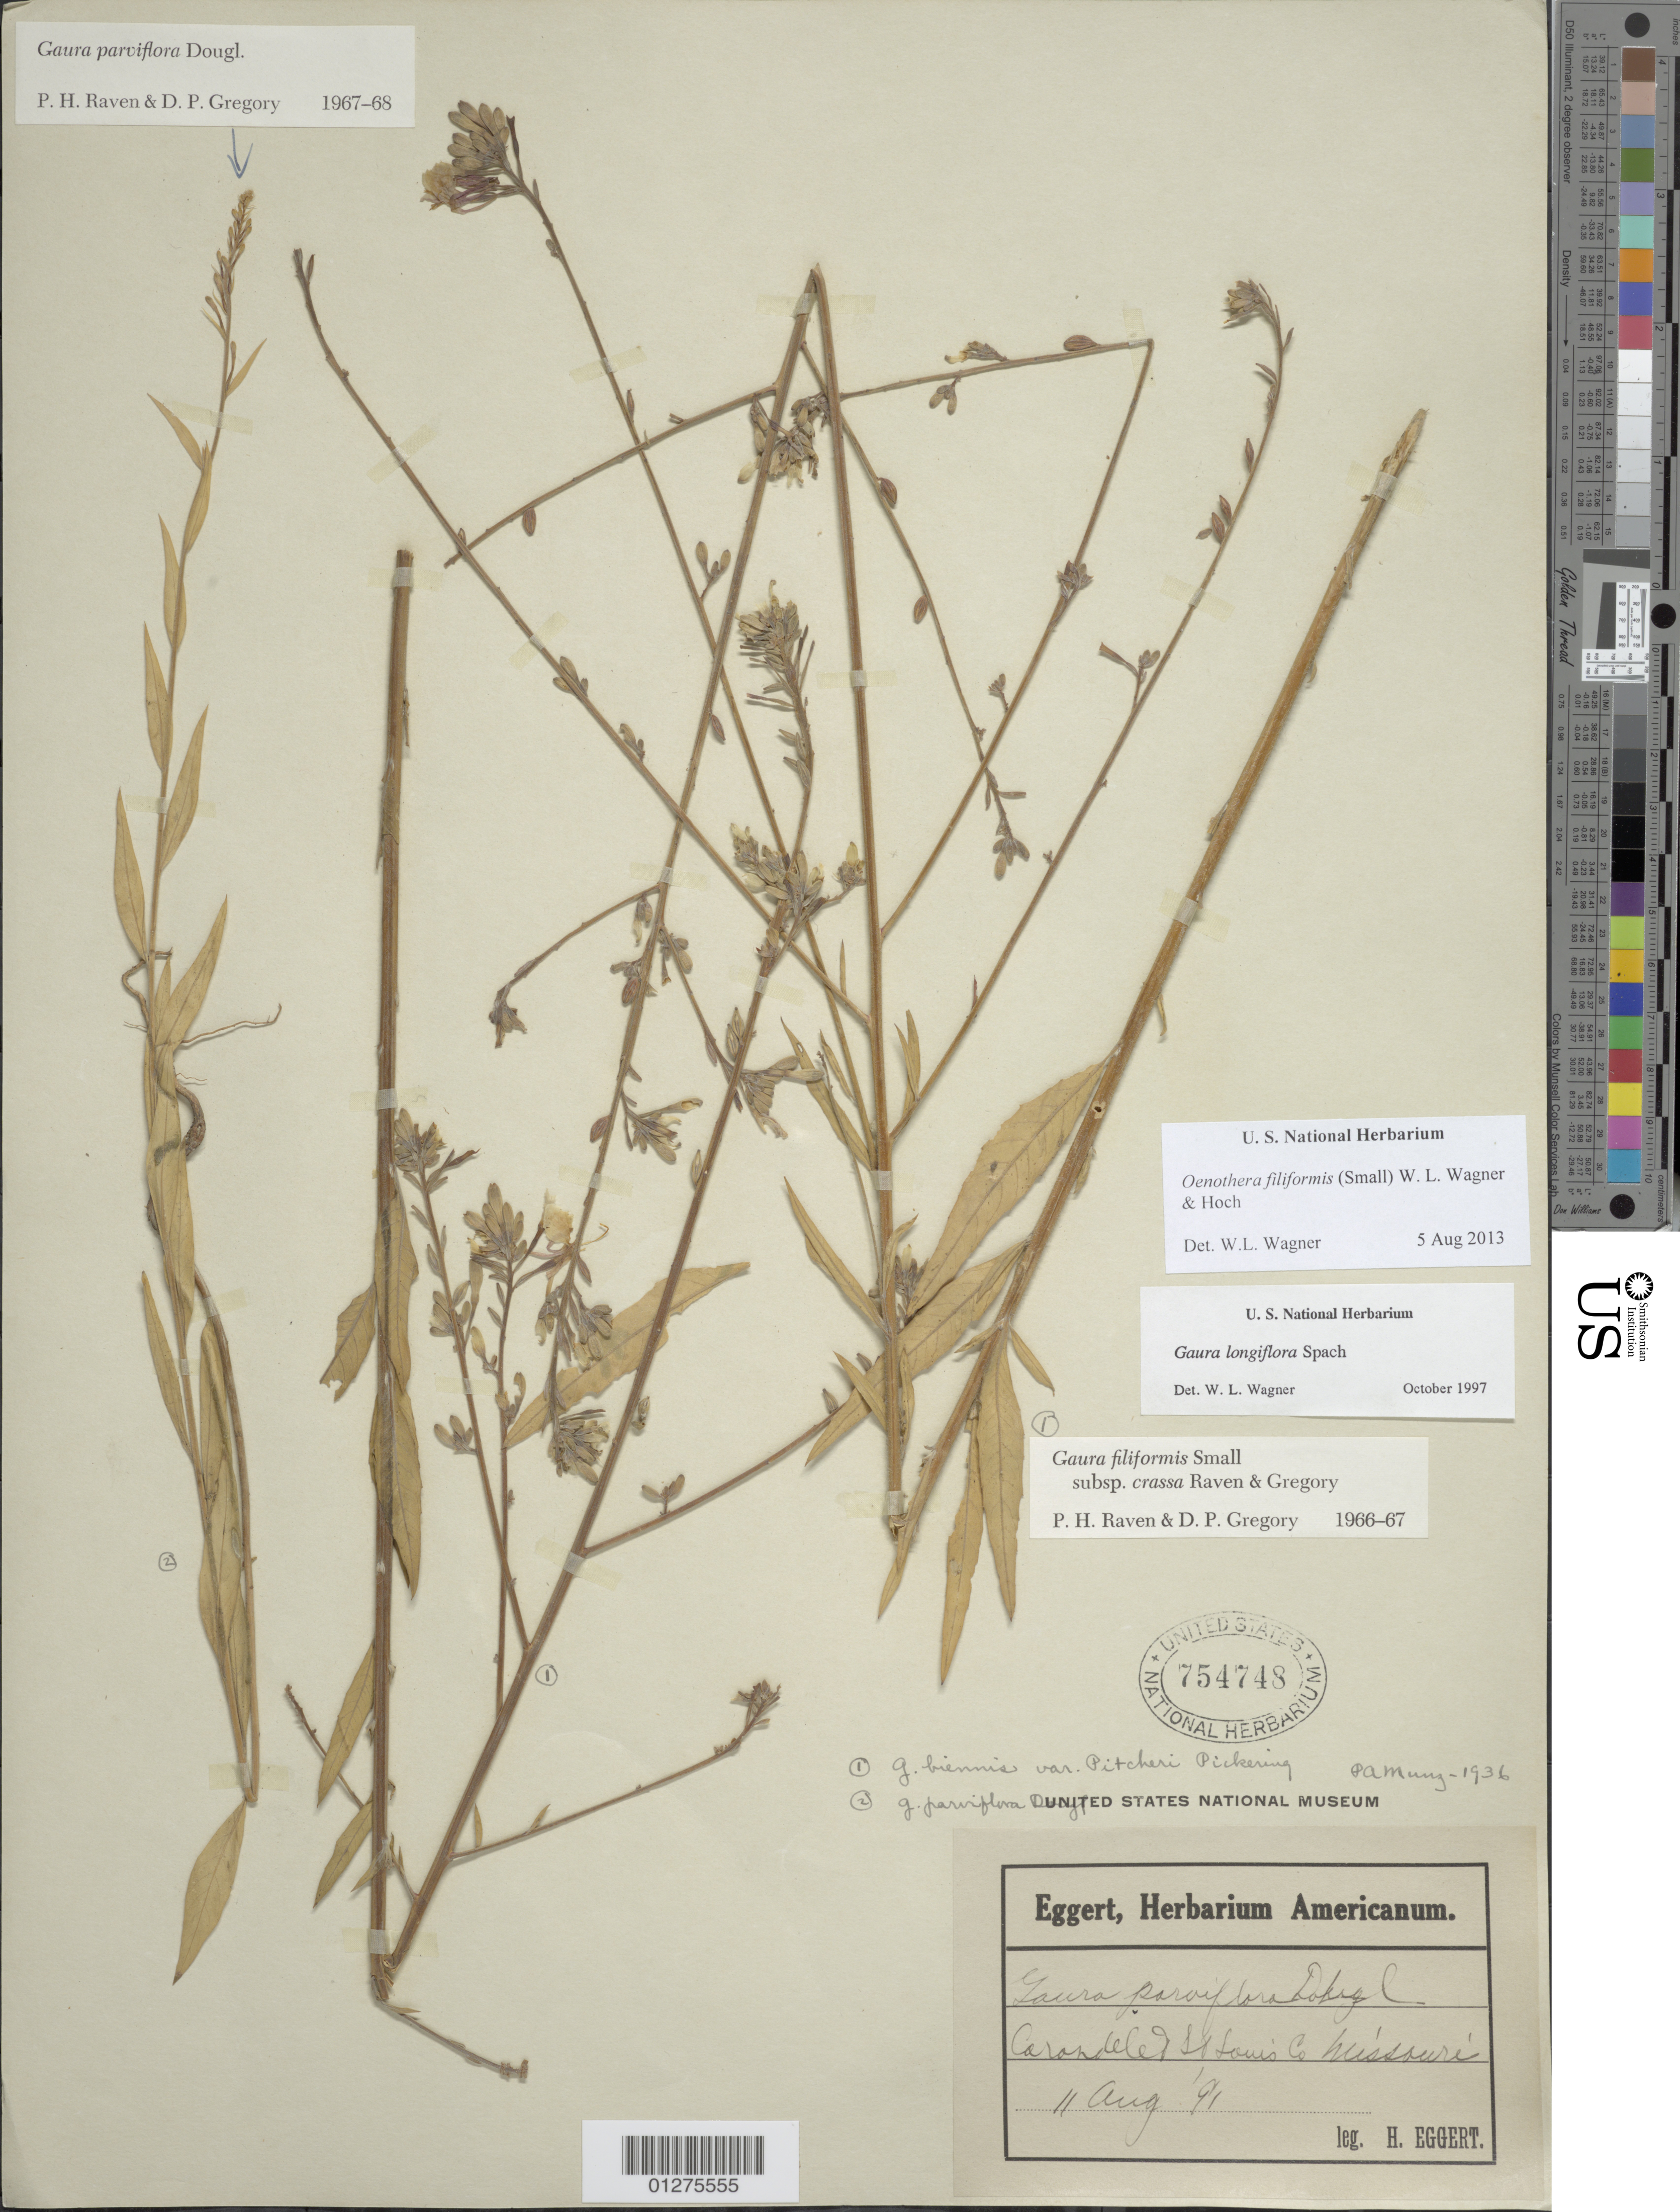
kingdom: Plantae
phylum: Tracheophyta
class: Magnoliopsida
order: Myrtales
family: Onagraceae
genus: Oenothera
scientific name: Oenothera filiformis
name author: (Small) W.L. Wagner & Hoch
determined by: Wagner, W. L., (BOT), Smithsonian Institution - National Museum of Natural History (UNITED STATES)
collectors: H. Eggert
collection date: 1891-08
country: United States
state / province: Missouri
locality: St Louis.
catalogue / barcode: US 754748